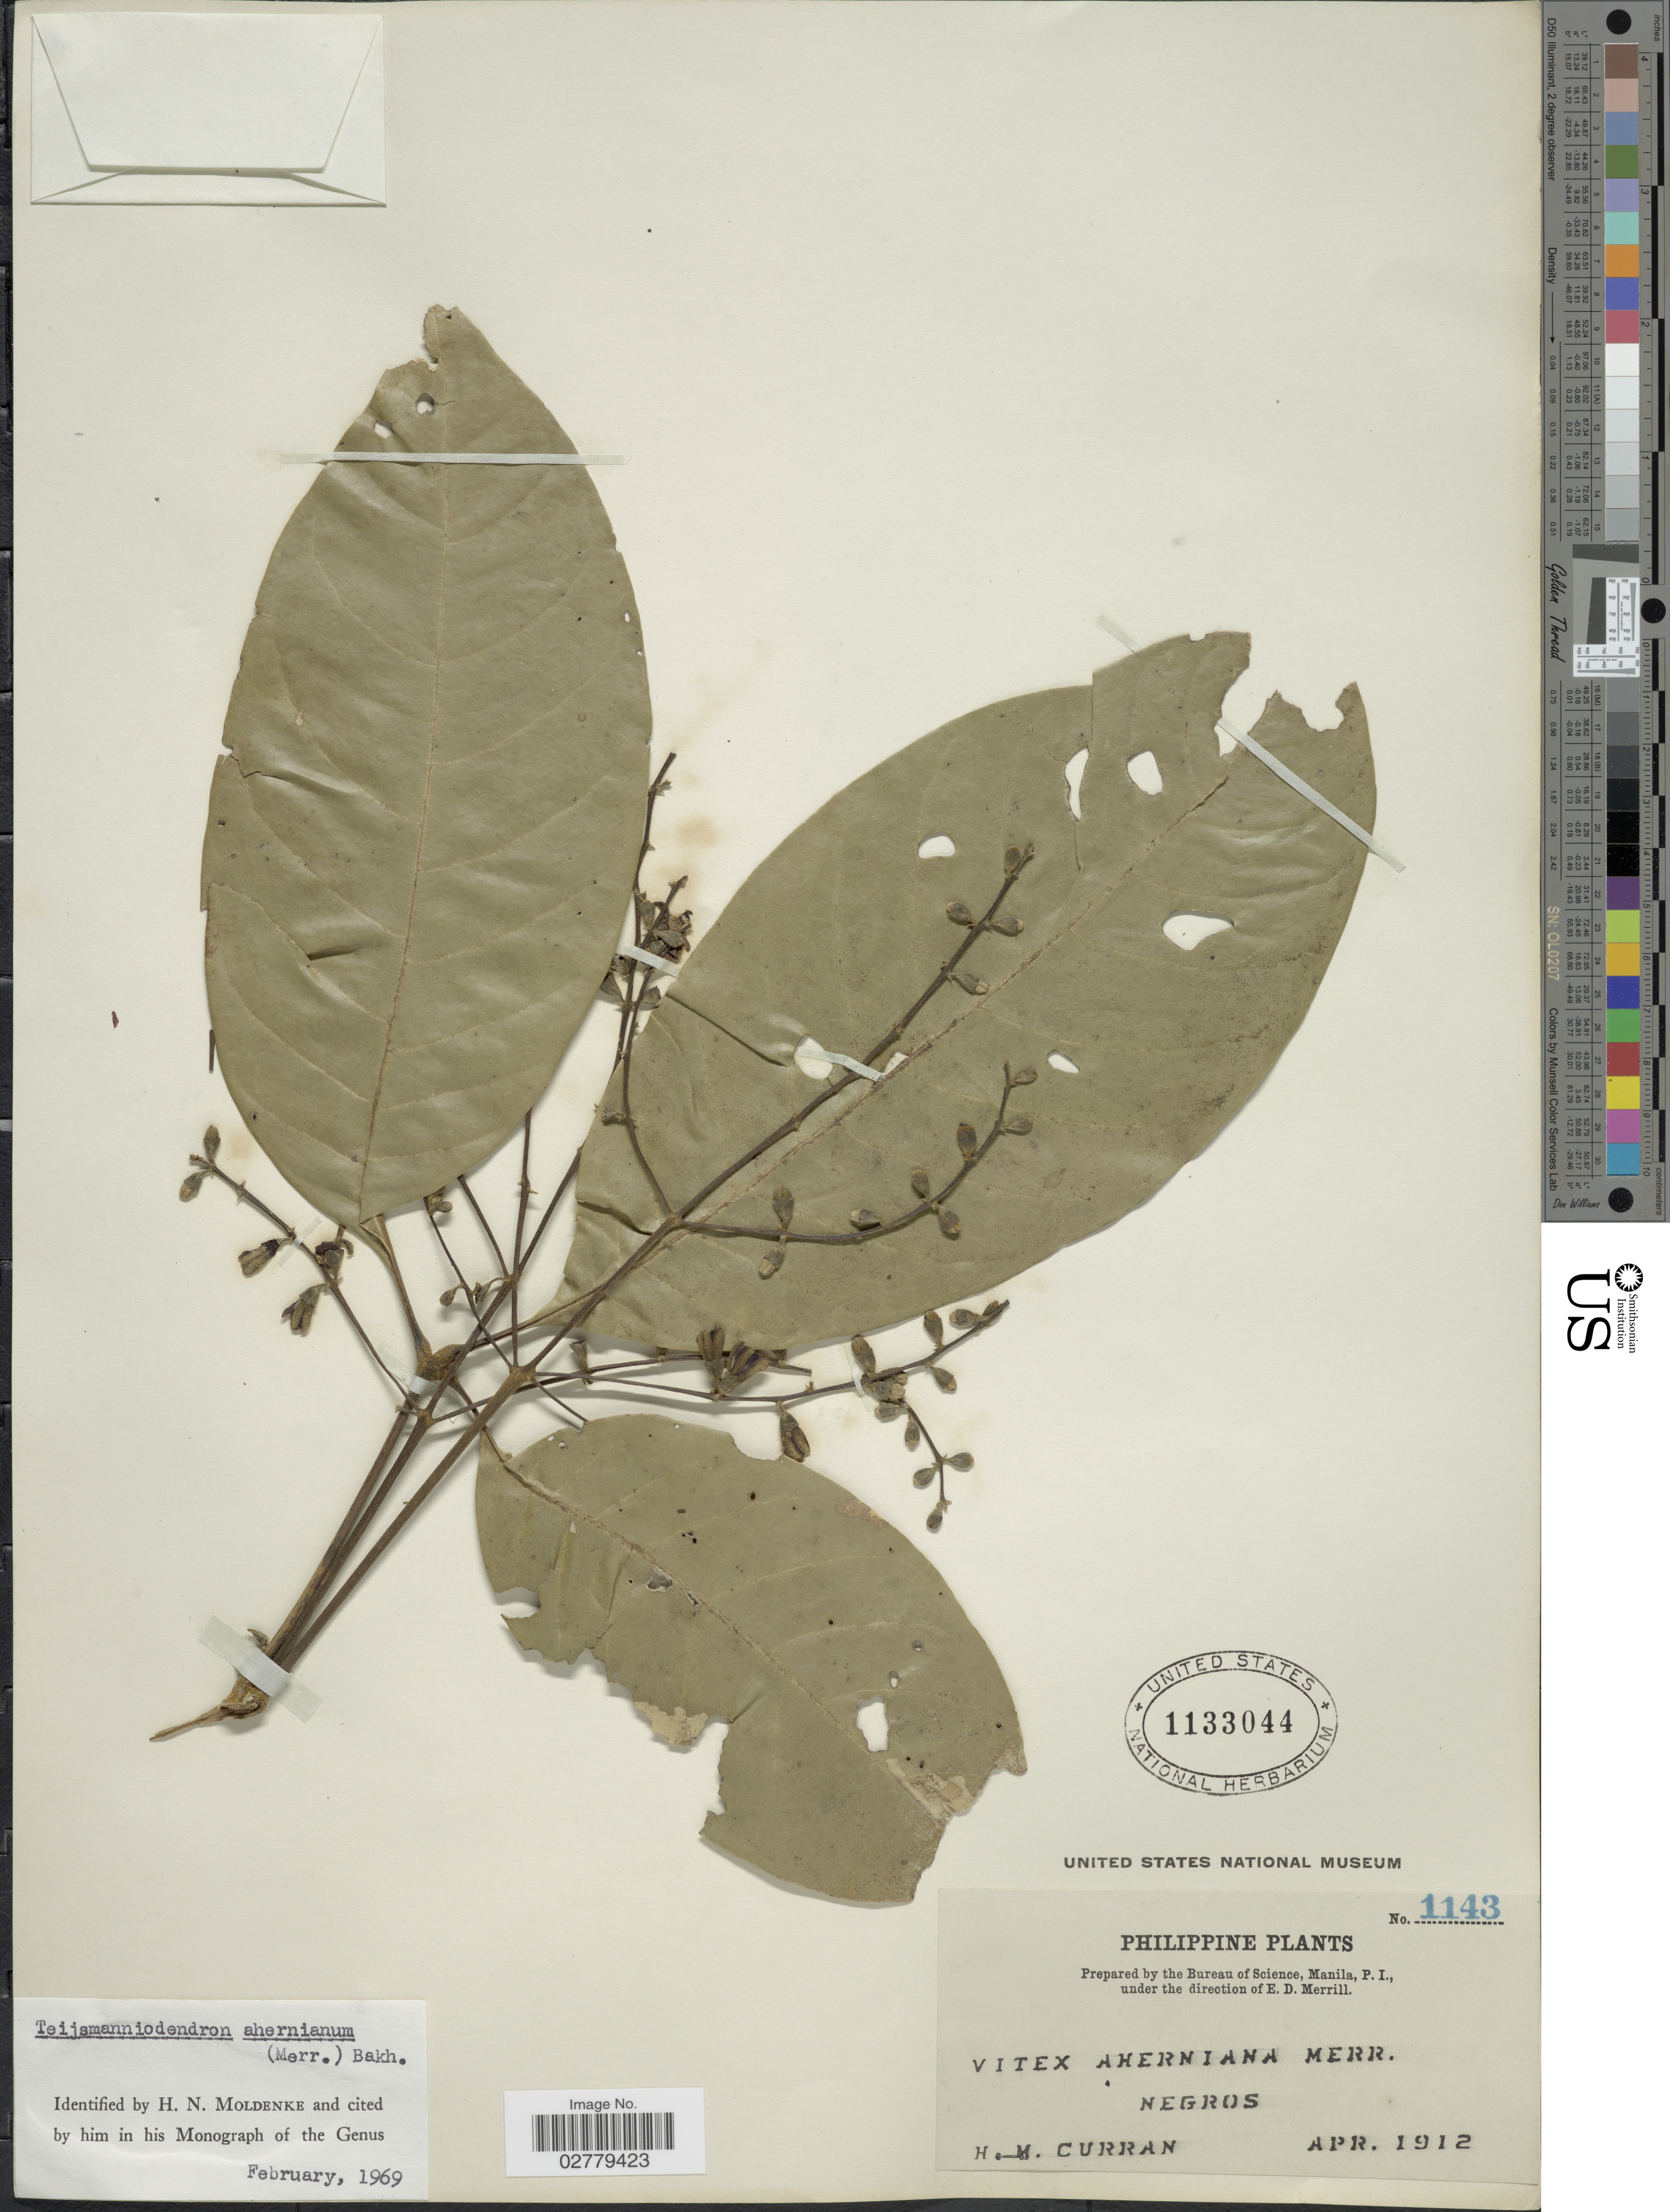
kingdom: Plantae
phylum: Tracheophyta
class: Magnoliopsida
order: Lamiales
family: Lamiaceae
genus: Teijsmanniodendron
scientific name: Teijsmanniodendron ahernianum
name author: (Merr.) Bakh.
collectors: H. M. Curran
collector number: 1143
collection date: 1912-04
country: Philippines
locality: Negros.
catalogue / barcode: US 1133044